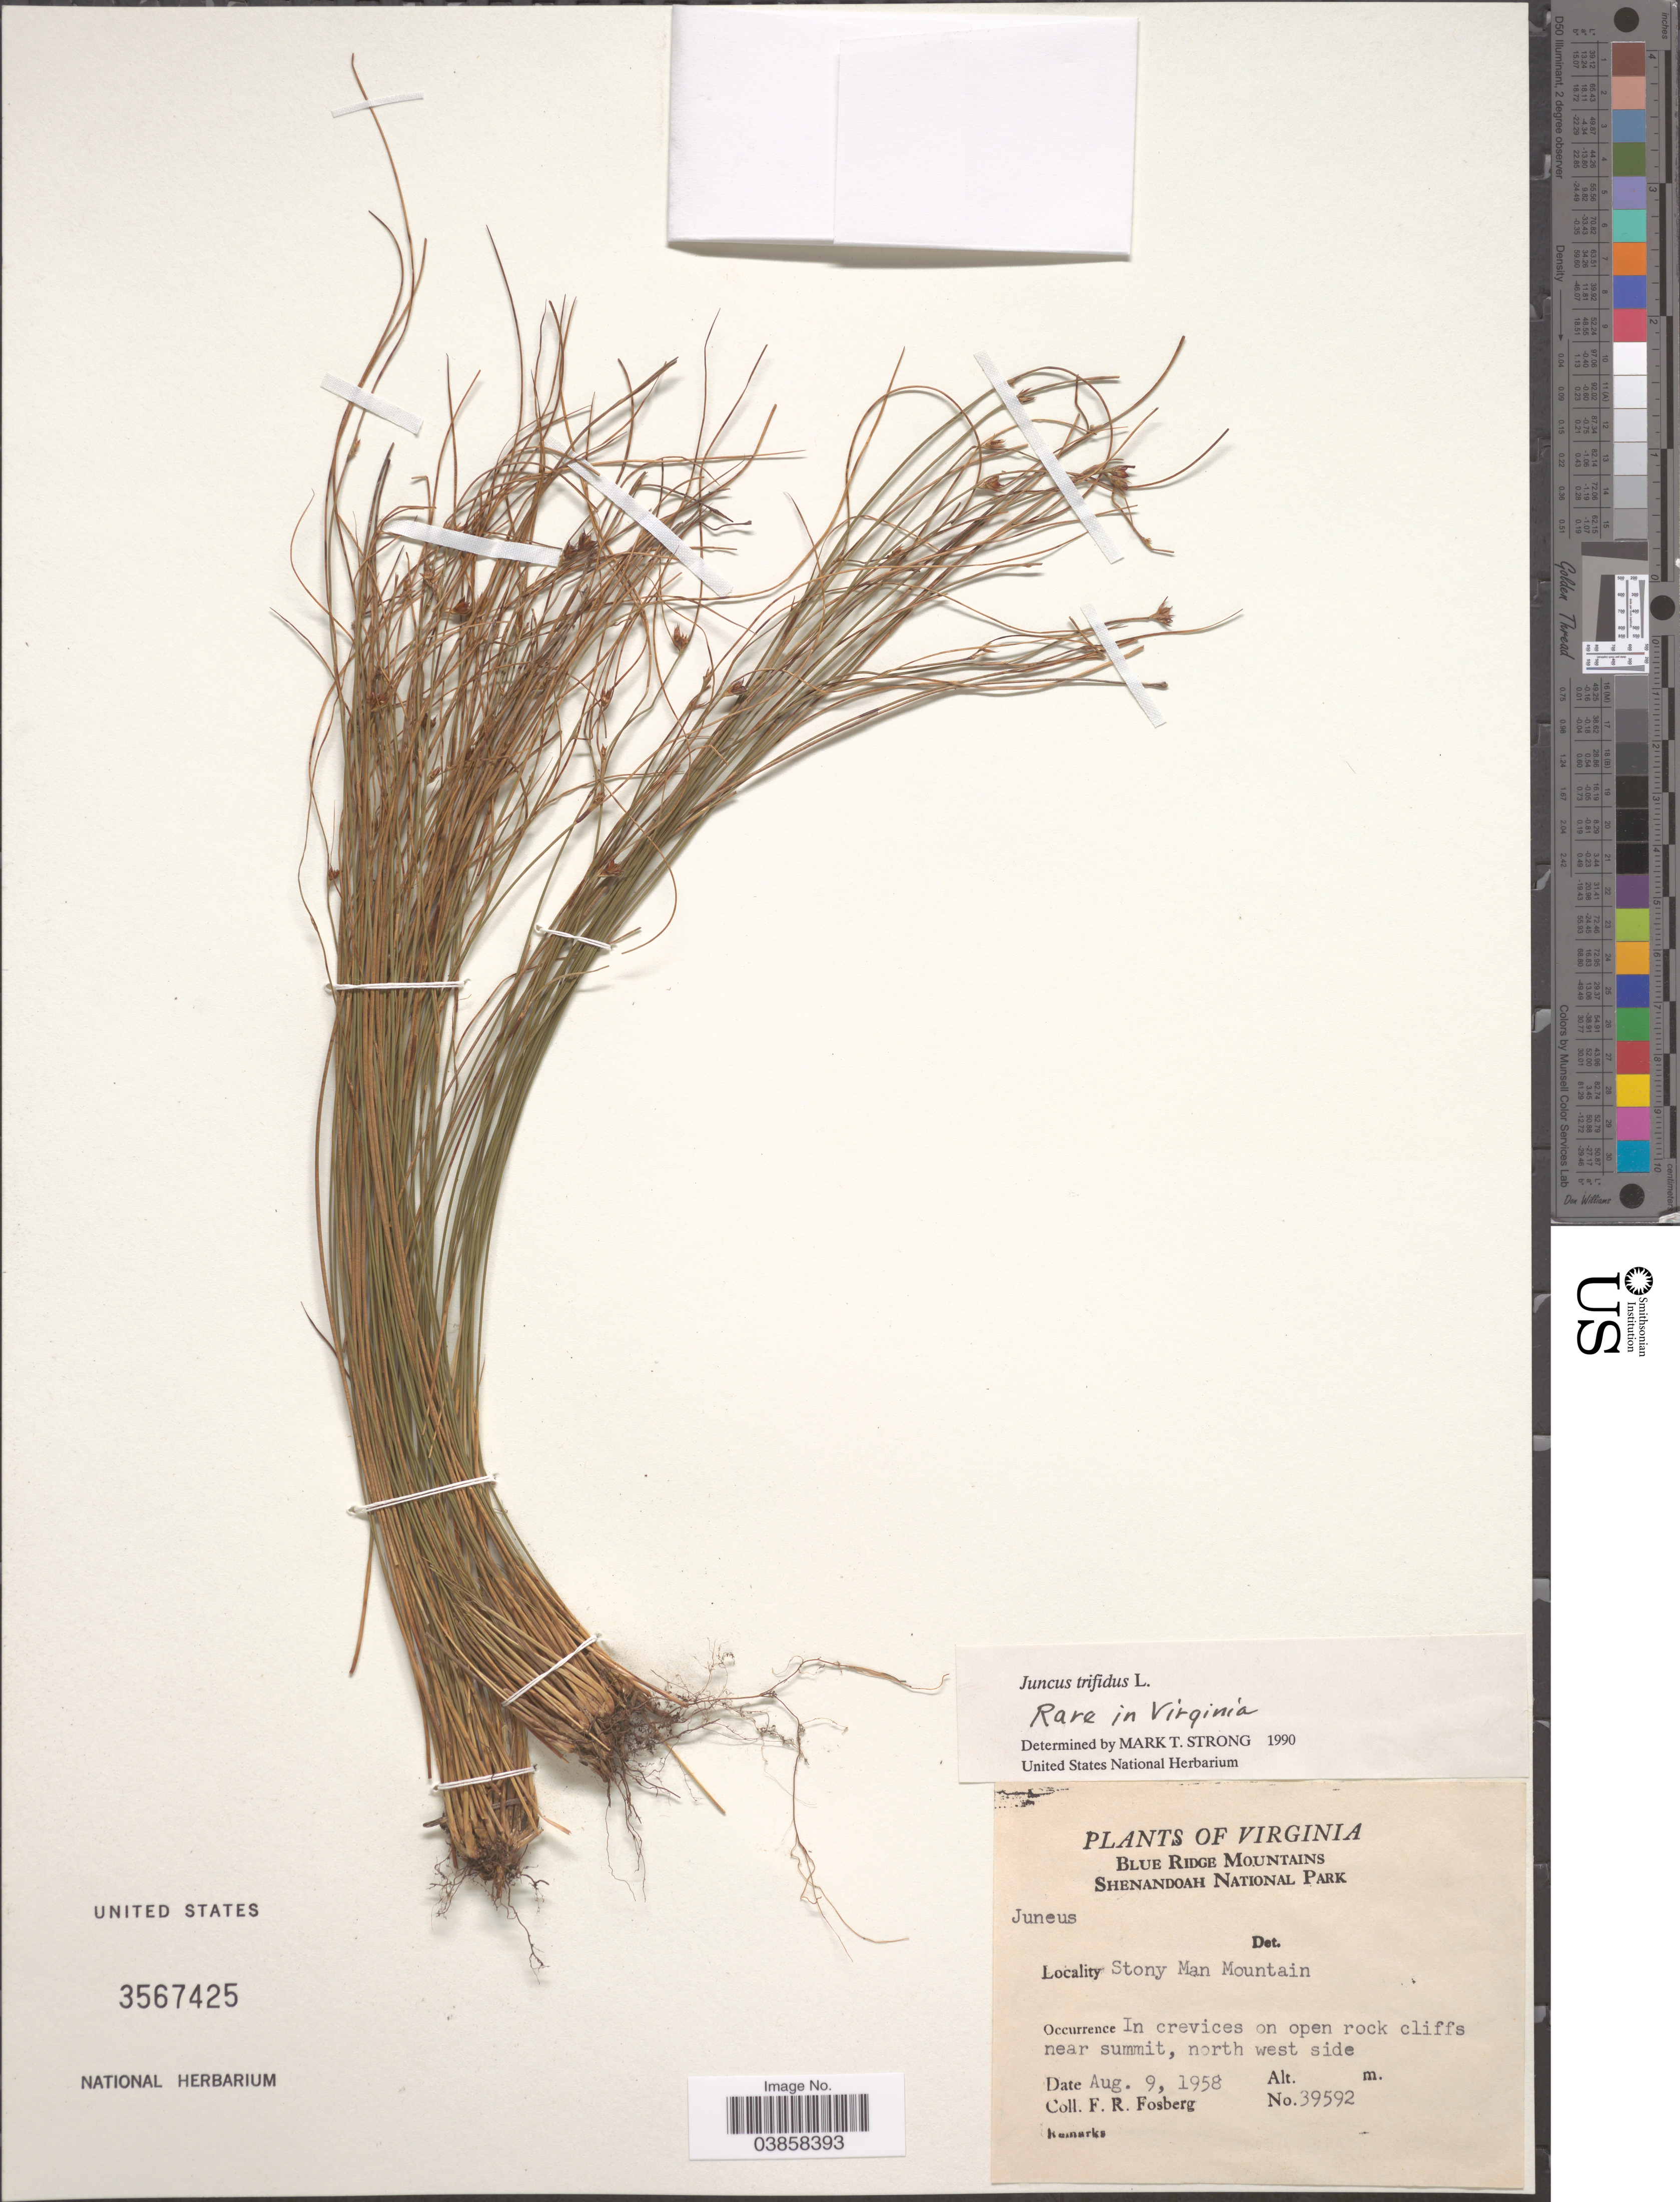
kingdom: Plantae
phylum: Tracheophyta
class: Liliopsida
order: Poales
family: Juncaceae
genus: Juncus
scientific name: Juncus trifidus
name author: L.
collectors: F. R. Fosberg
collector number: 39592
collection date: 1958-08-09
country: United States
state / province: Virginia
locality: Blue Ridge Mountains. Shenandoah National Park. Stony Man Mountain.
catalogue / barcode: US 3567425